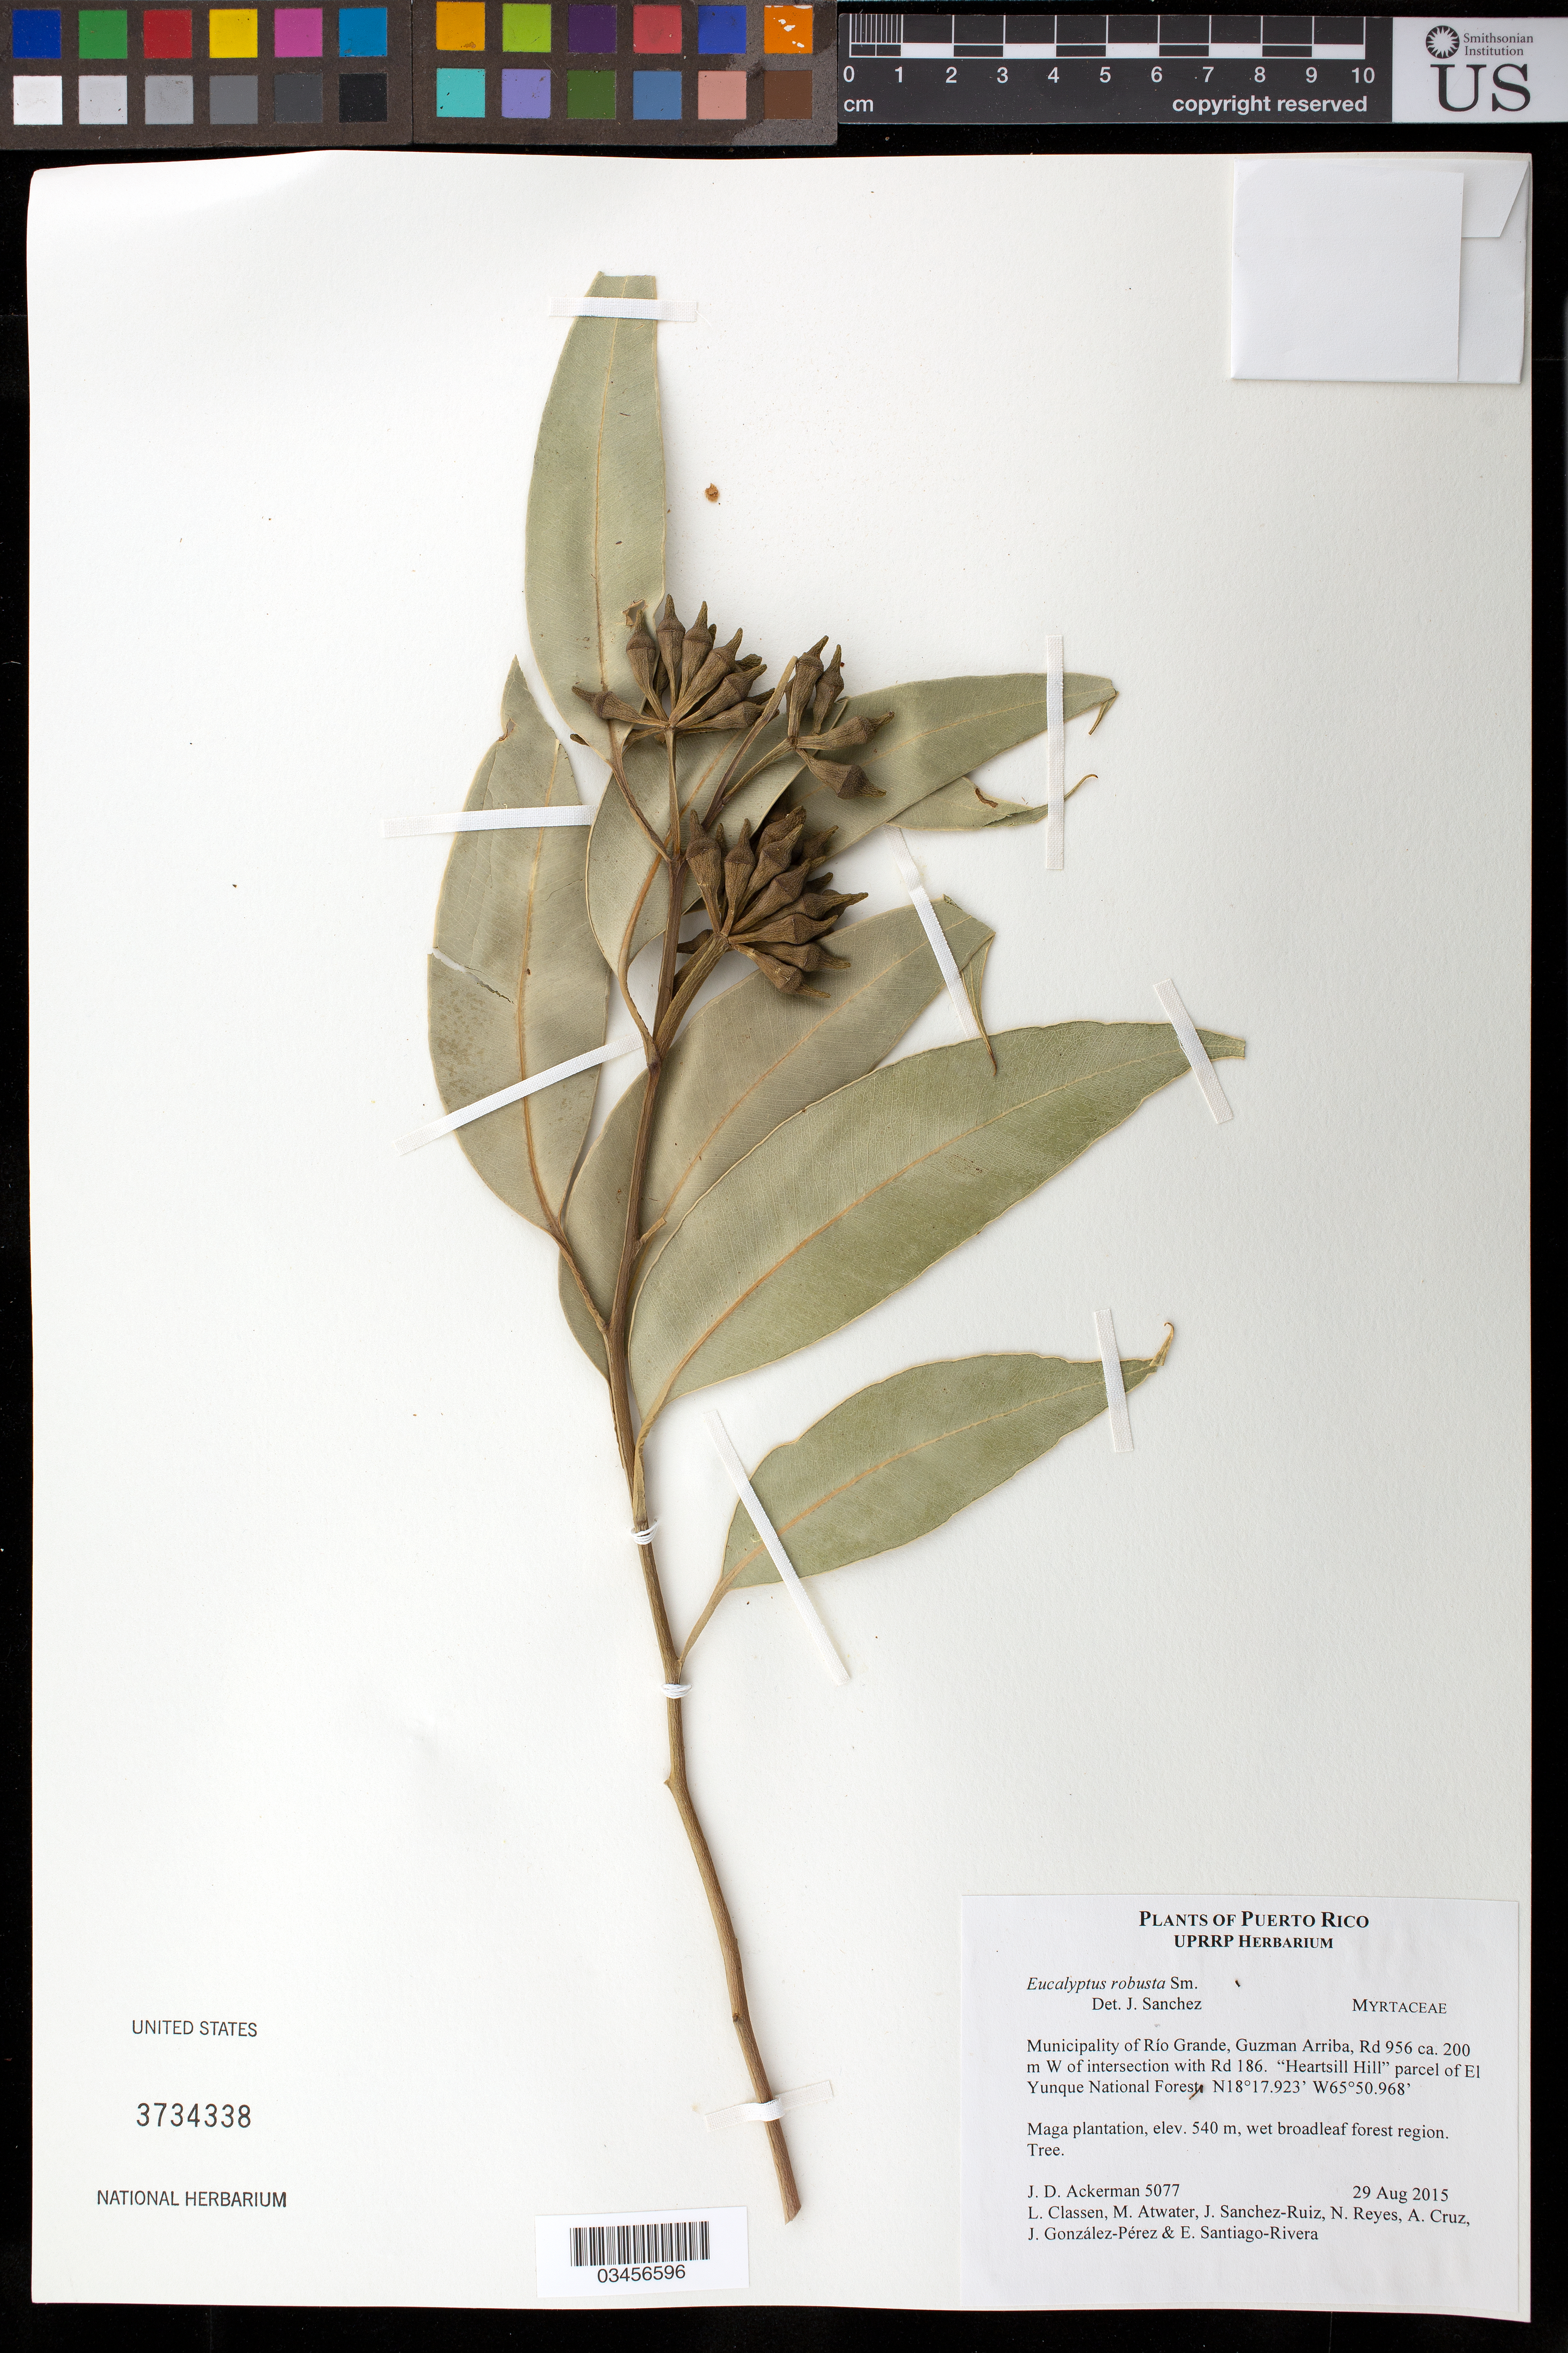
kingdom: Plantae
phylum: Tracheophyta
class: Magnoliopsida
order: Myrtales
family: Myrtaceae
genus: Eucalyptus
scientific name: Eucalyptus robusta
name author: Sm.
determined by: Sanchez-Ruiz, J.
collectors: J. D. Ackerman, L. Classen, M. Atwater, J. Sanchez-Ruiz, N. Reyes, A. Cruz, J. González-Pérez & E. Santiago-Rivera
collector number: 5077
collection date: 2015-08-29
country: Puerto Rico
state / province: Río Grande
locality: Muncipality of Río Grande, Guzman Arriba, Rd. 956, ca. 200 m W of intersection with Rd 186. "Heartsill Hill" parcel of El Yunque National Forest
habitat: Maga plantation, wet broadleaf forest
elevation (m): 540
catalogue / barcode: US 3734338